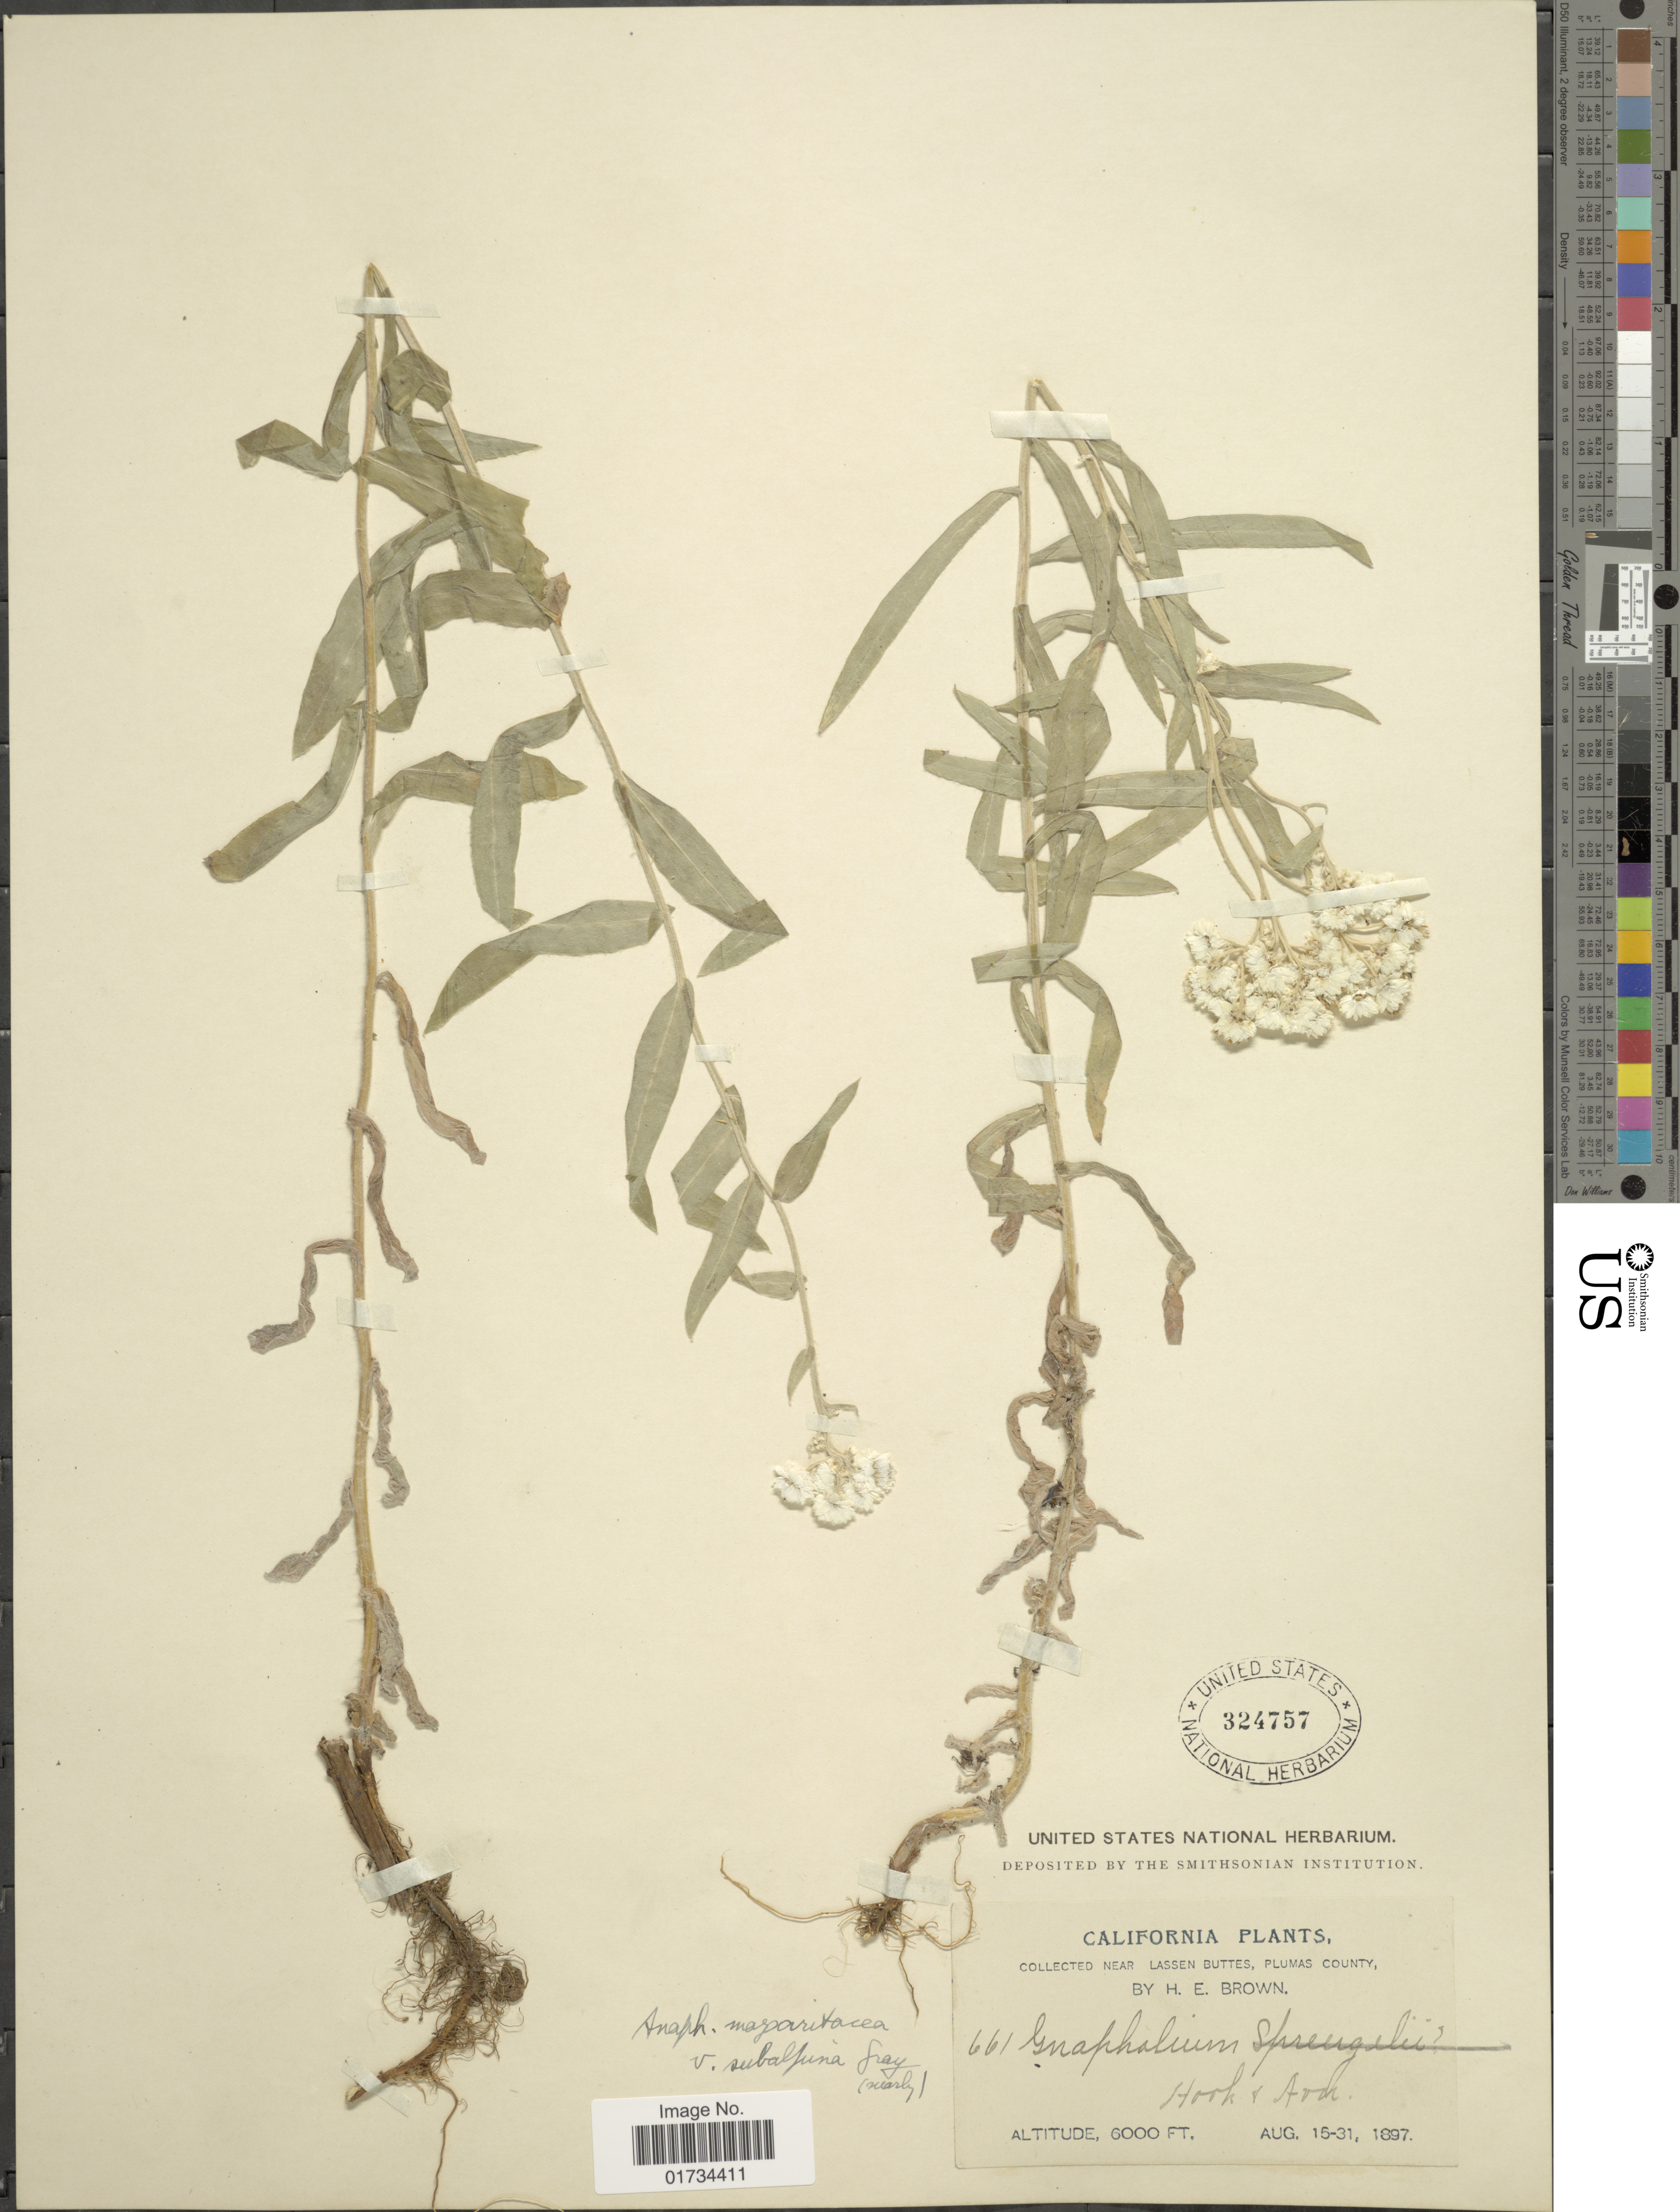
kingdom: Plantae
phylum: Tracheophyta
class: Magnoliopsida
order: Asterales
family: Asteraceae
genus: Anaphalis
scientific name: Anaphalis subalpina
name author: (A. Gray) Rydb.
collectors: H. E. Brown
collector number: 661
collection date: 1897-08-15/1897-08-31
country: United States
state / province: California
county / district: Plumas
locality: California. Near Lassen Buttes, Plumas County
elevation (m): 1829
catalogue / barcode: US 324757